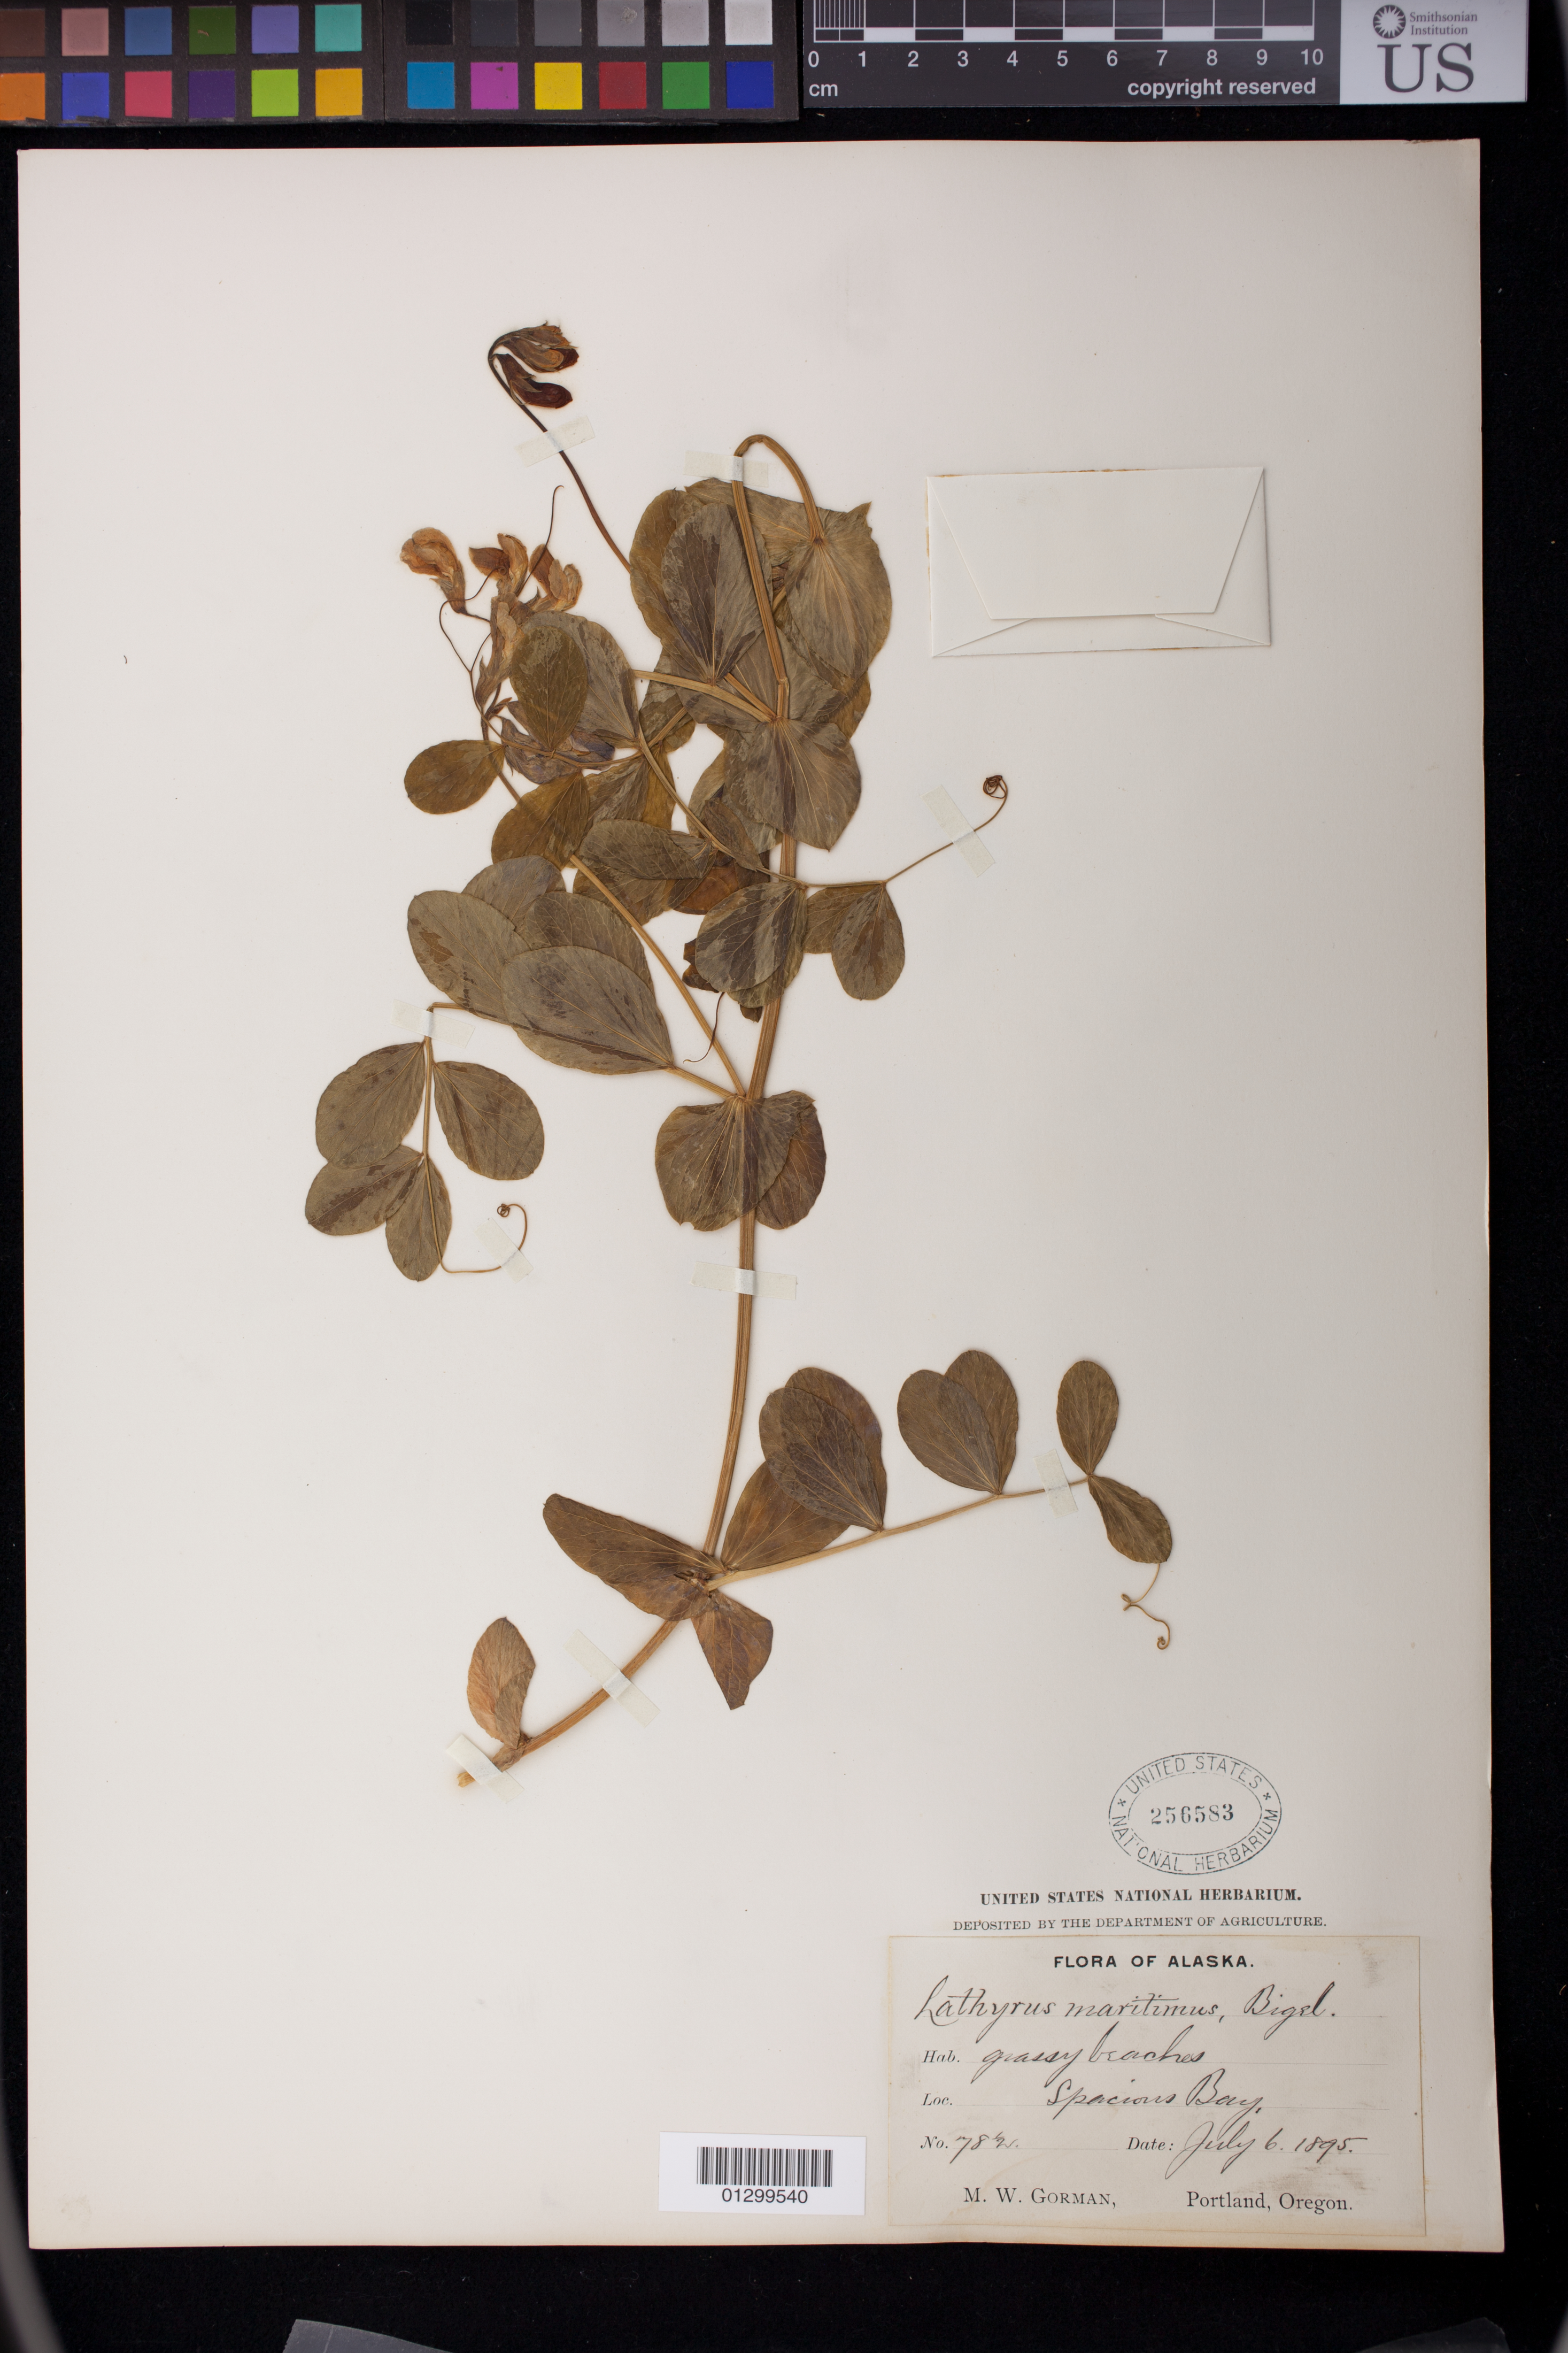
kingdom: Plantae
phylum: Tracheophyta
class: Magnoliopsida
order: Fabales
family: Fabaceae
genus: Lathyrus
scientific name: Lathyrus japonicus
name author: Willd.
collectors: M. W. Gorman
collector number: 78.5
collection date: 1895-07-06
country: United States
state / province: Alaska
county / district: Ketchikan Gateway Borough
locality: Spacious Bay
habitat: Grassy beaches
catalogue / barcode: US 256583